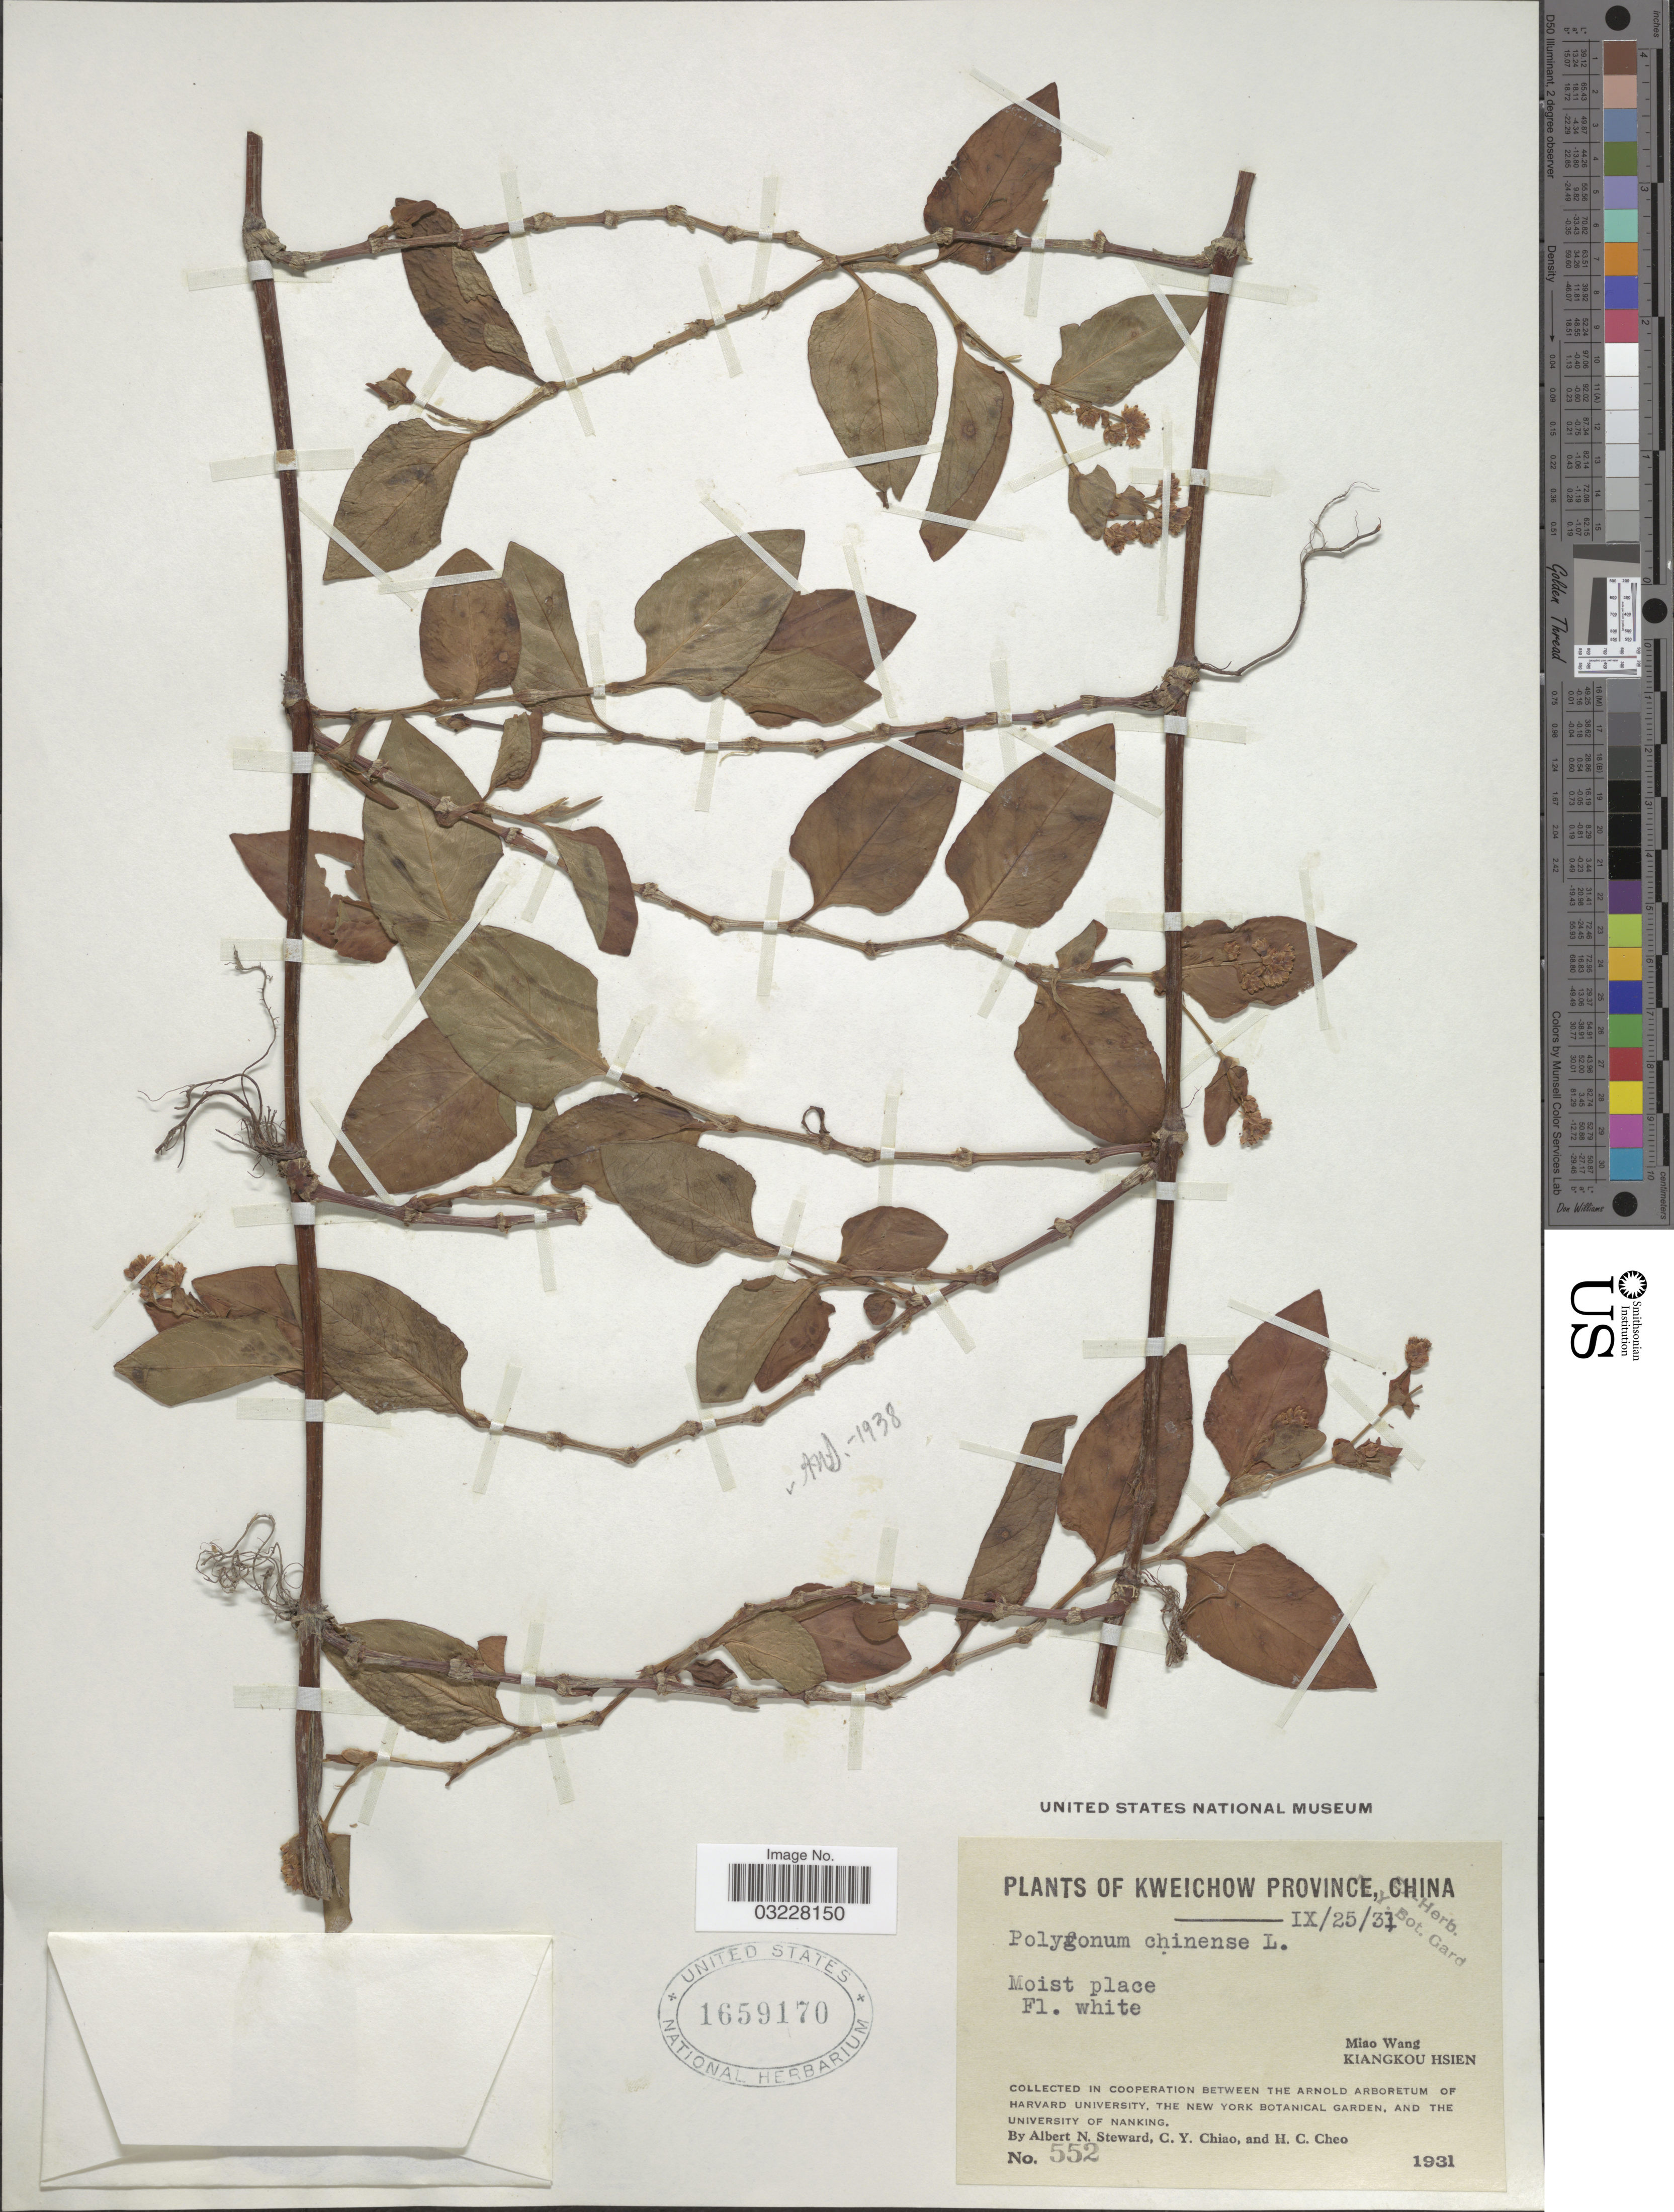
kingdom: Plantae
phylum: Tracheophyta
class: Magnoliopsida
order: Caryophyllales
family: Polygonaceae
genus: Polygonum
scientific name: Polygonum chinense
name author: L.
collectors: A. N. Steward, C. Y. Chiao & H. Cheo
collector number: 552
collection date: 1931-09-25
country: China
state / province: Guizhou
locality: Kweichow Province. Miao Wang. Kiangkou Hsien.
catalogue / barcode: US 1659170